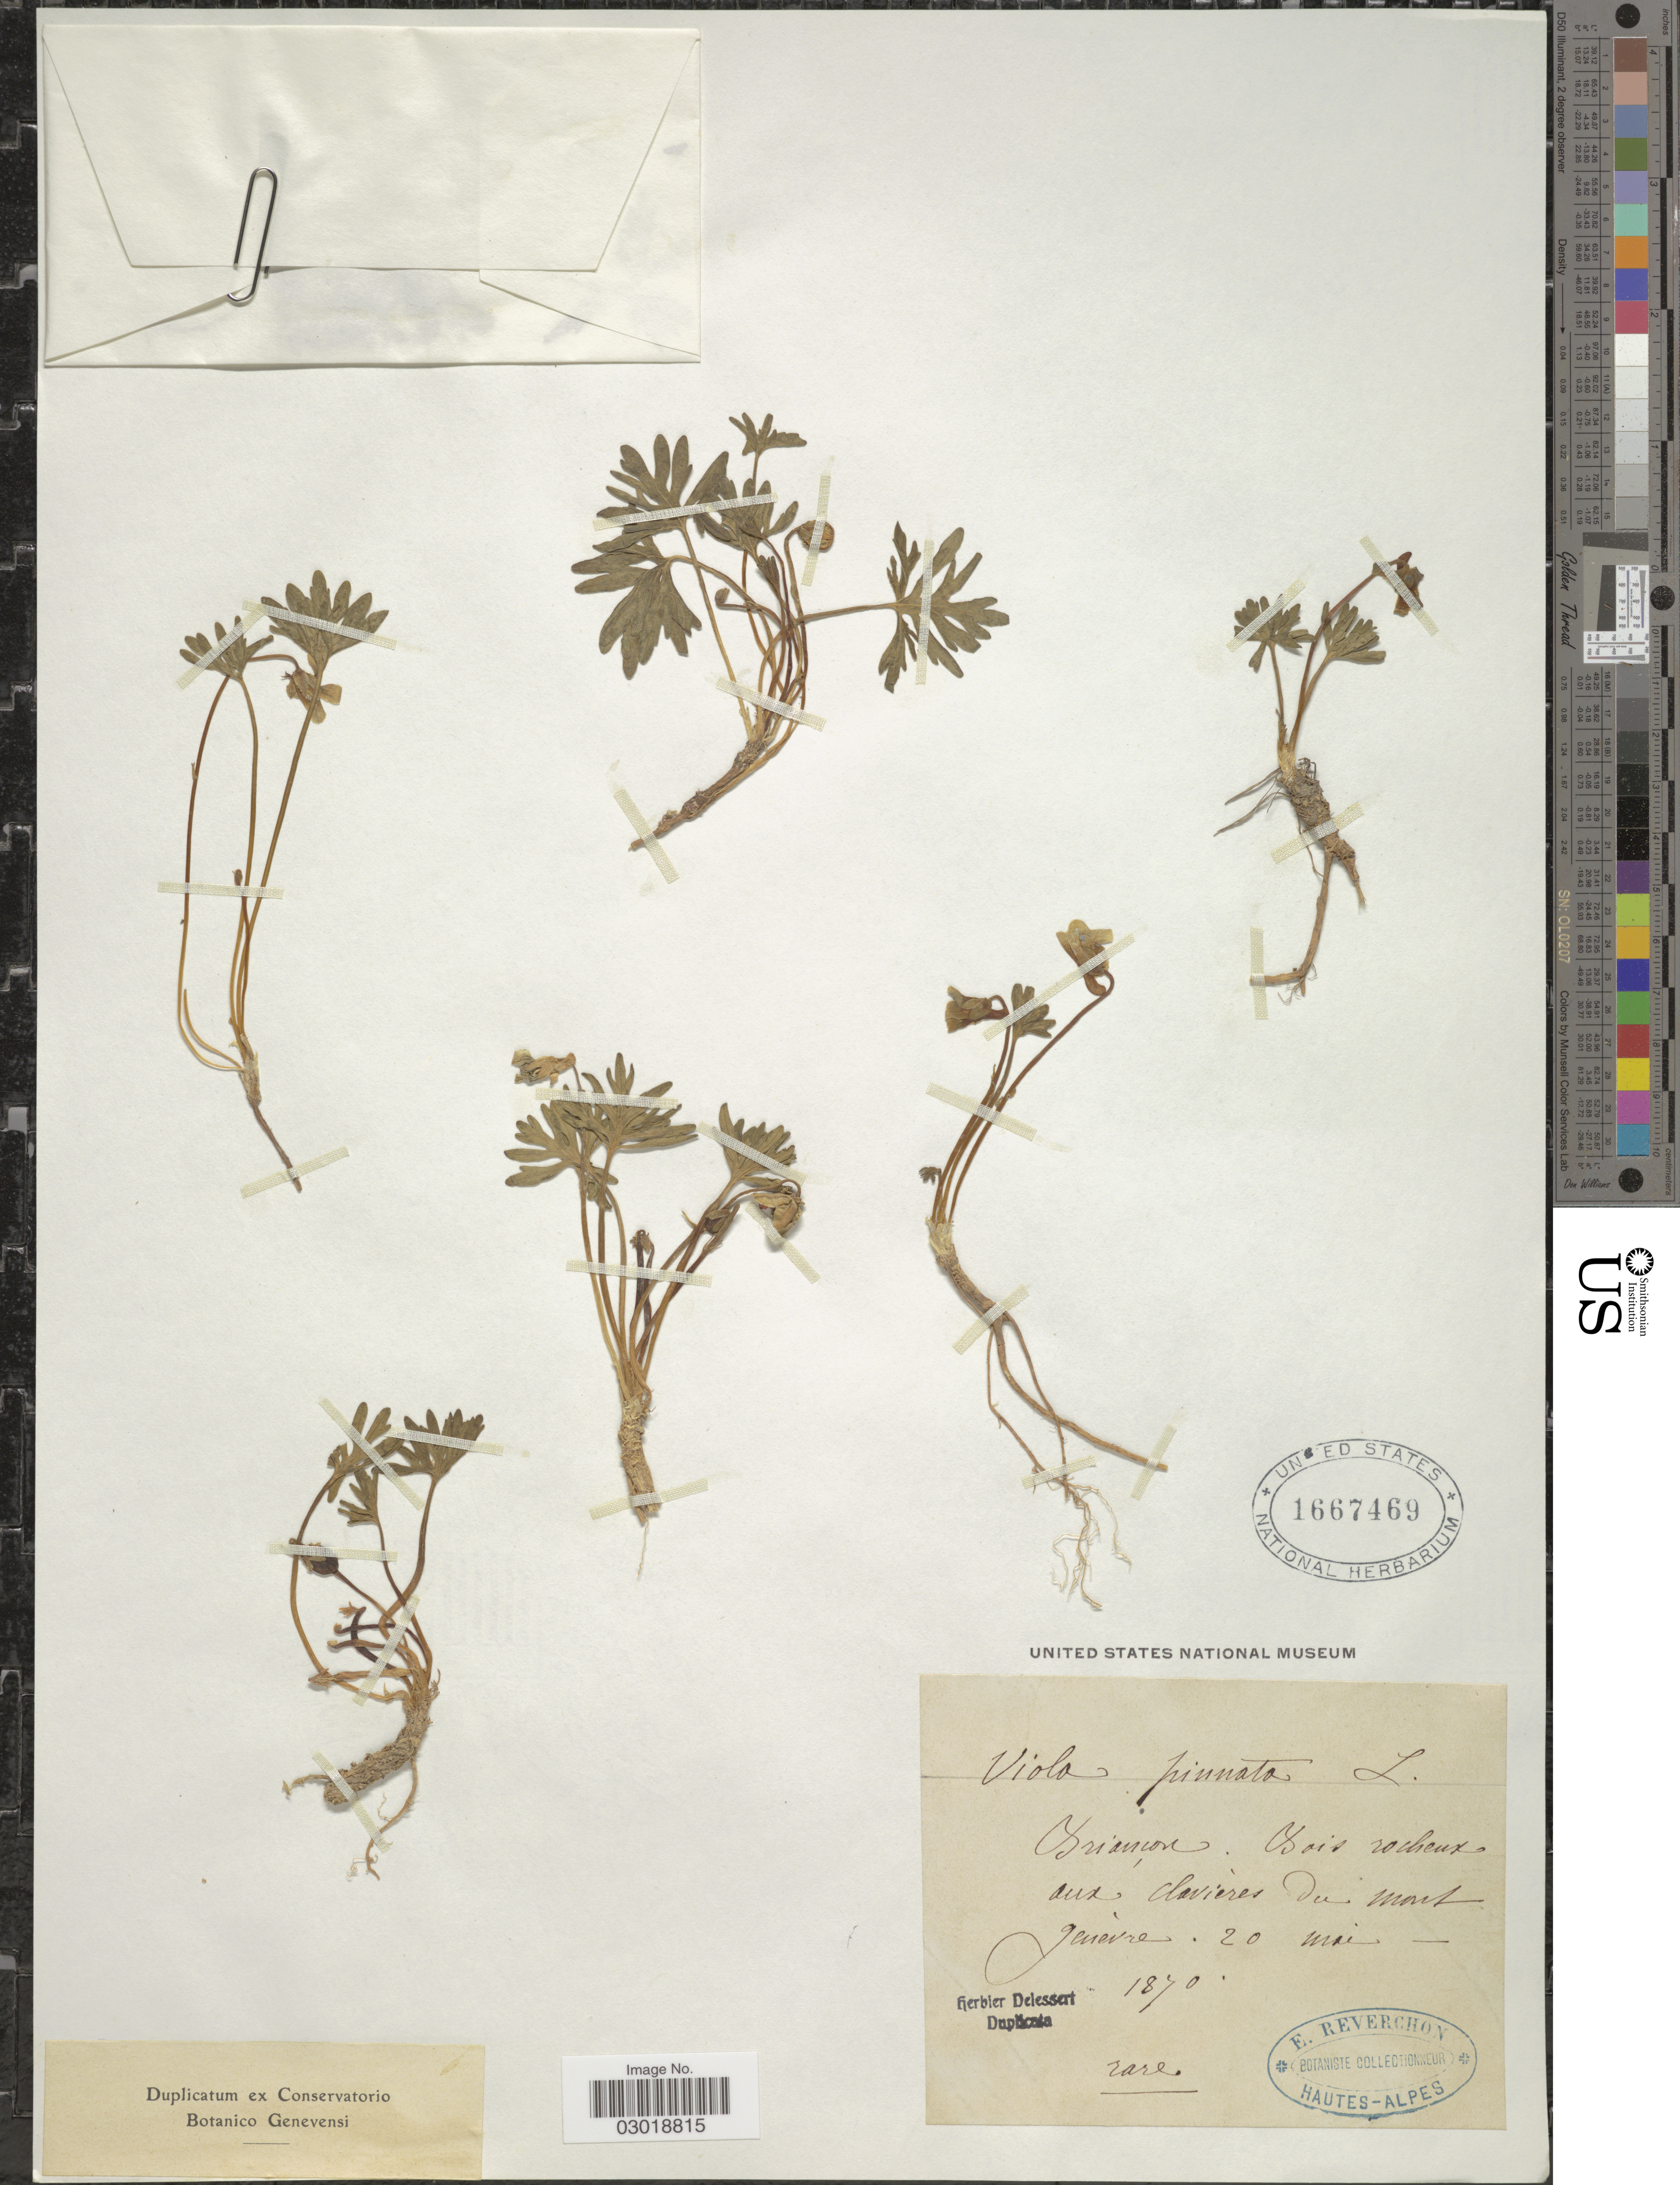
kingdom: Plantae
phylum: Tracheophyta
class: Magnoliopsida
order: Malpighiales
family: Violaceae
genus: Viola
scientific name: Viola pinnata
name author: L.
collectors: E. Reverchon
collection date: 1870-05-20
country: France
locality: Briancon. Bois rocheux aux claviéres du mont Genevre.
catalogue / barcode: US 1667469